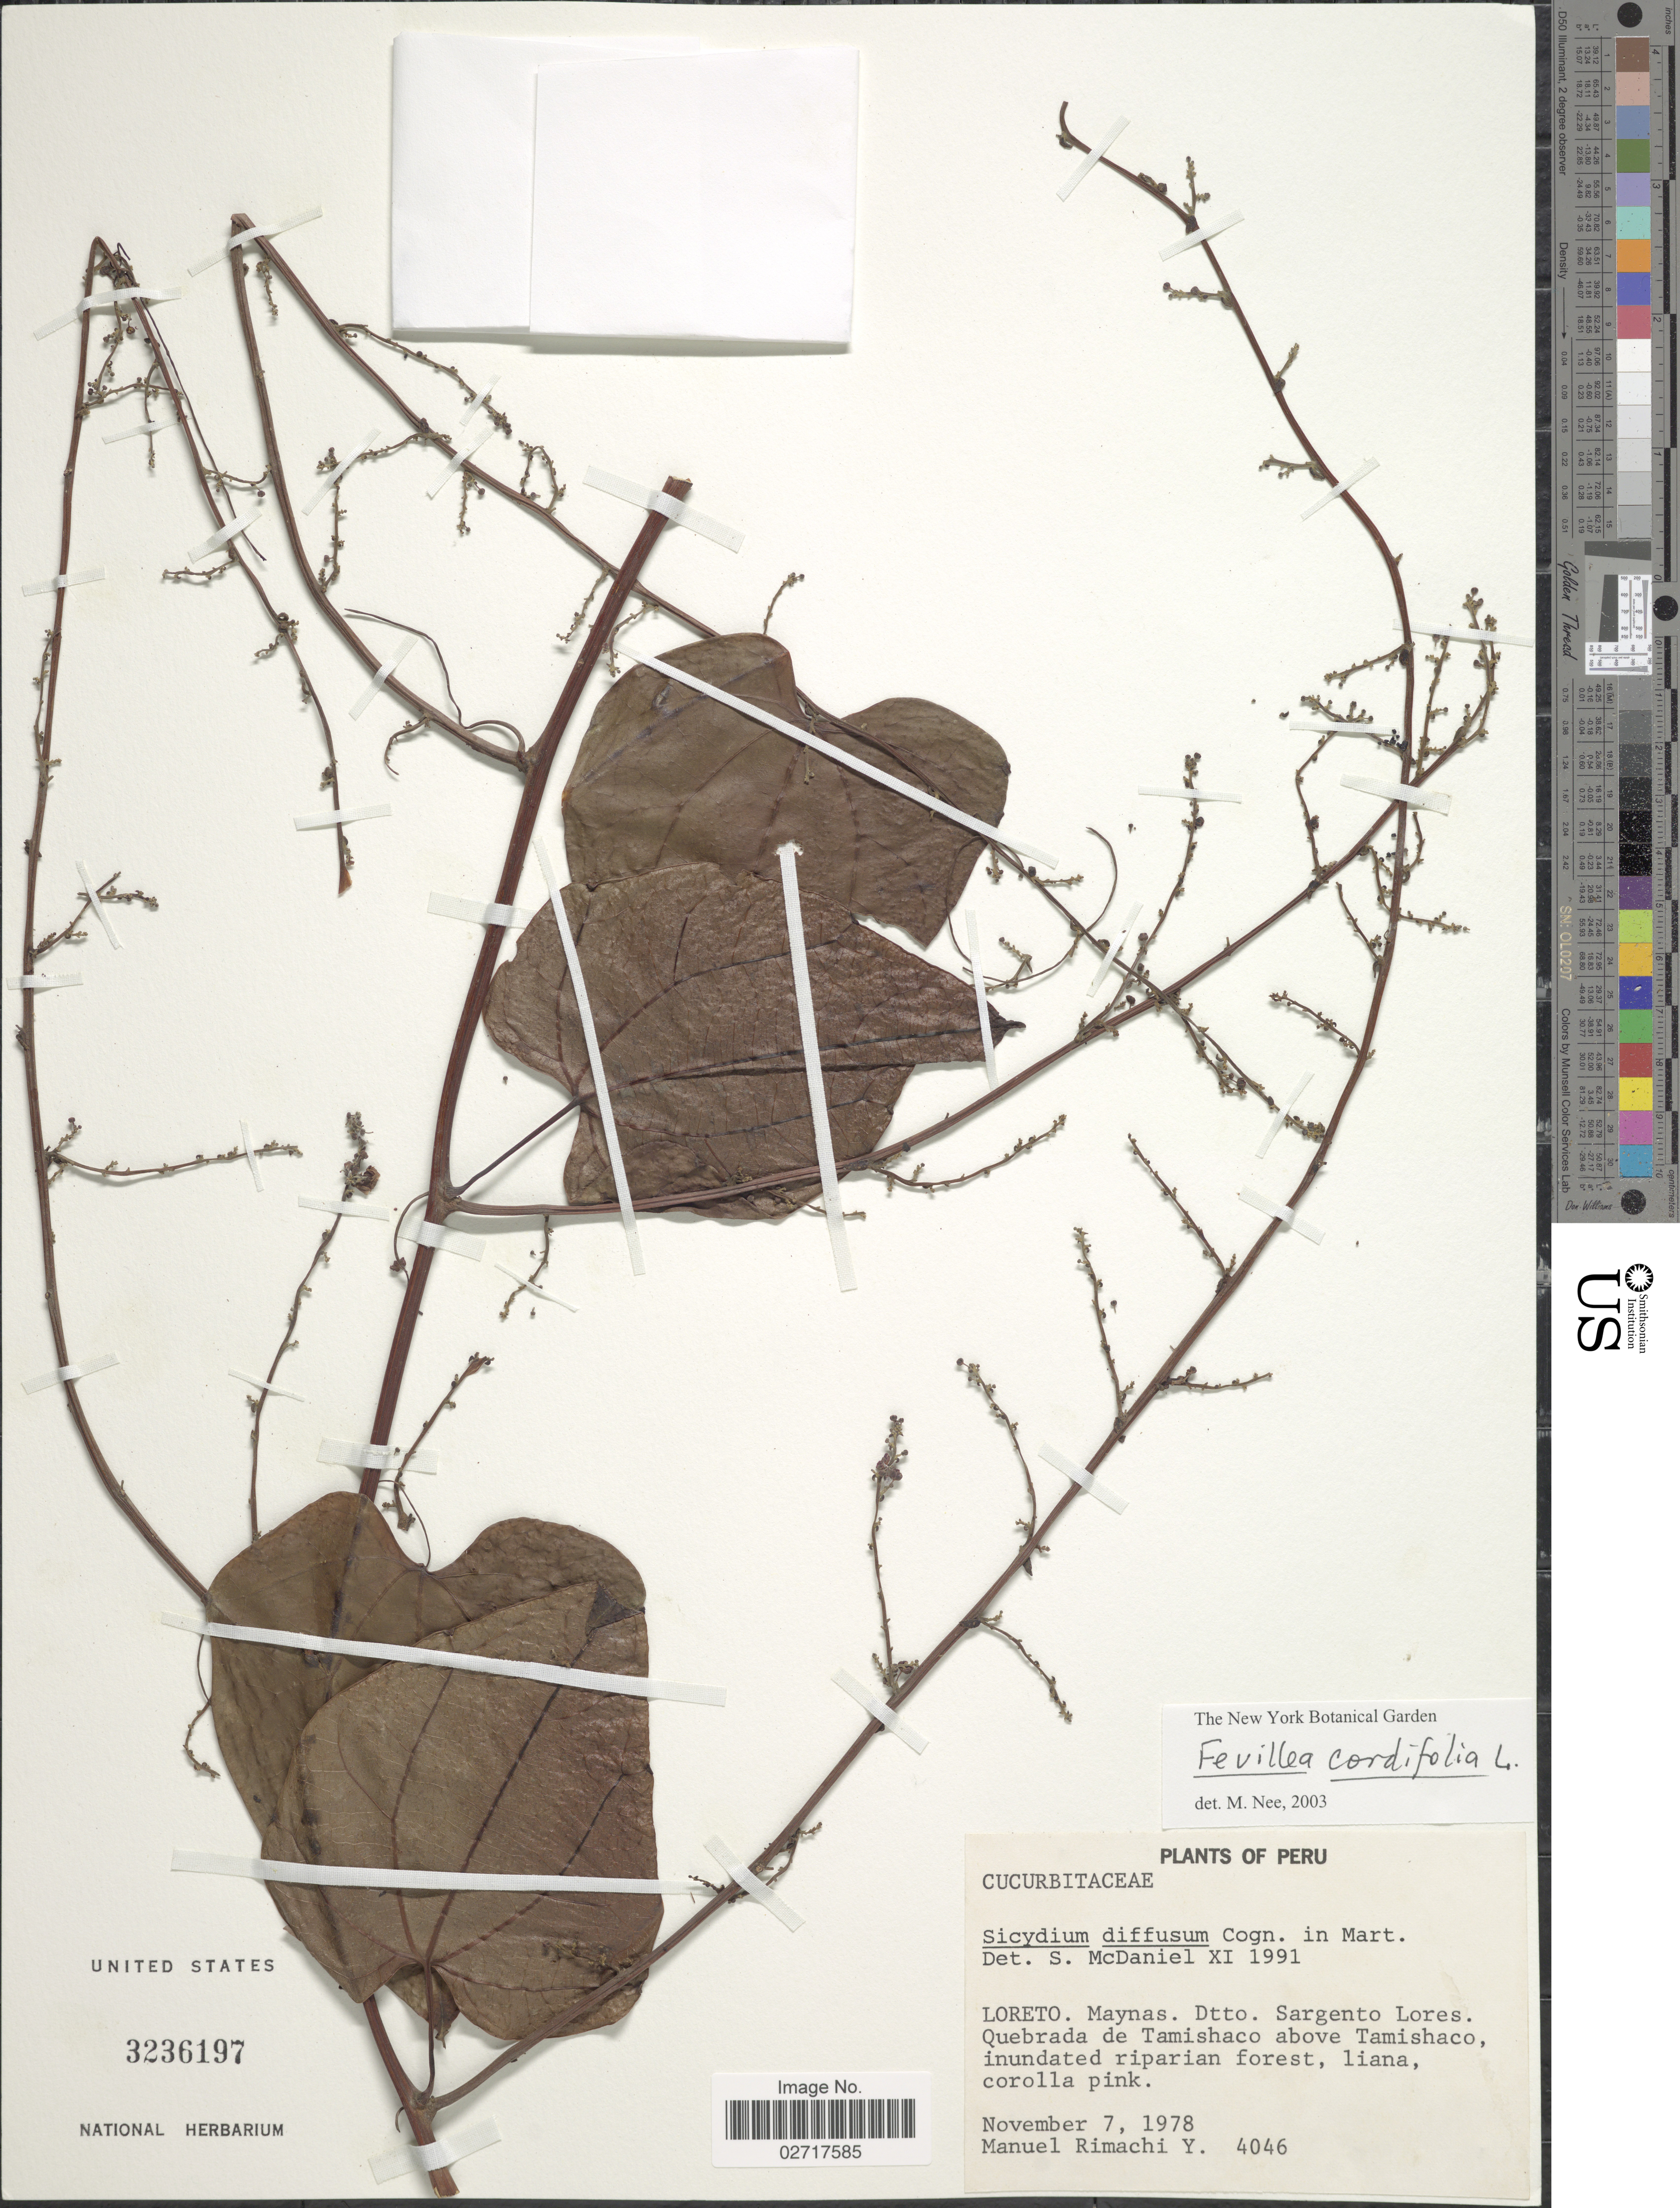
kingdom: Plantae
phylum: Tracheophyta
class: Magnoliopsida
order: Cucurbitales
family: Cucurbitaceae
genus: Fevillea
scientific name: Fevillea cordifolia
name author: L.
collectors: M. Rimachi Y.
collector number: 4046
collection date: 1978-11-07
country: Peru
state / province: Loreto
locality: Maynas. Dtto. Sargento Lores. Quebrada de Tamishaco above Tamishaco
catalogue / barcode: US 3236197